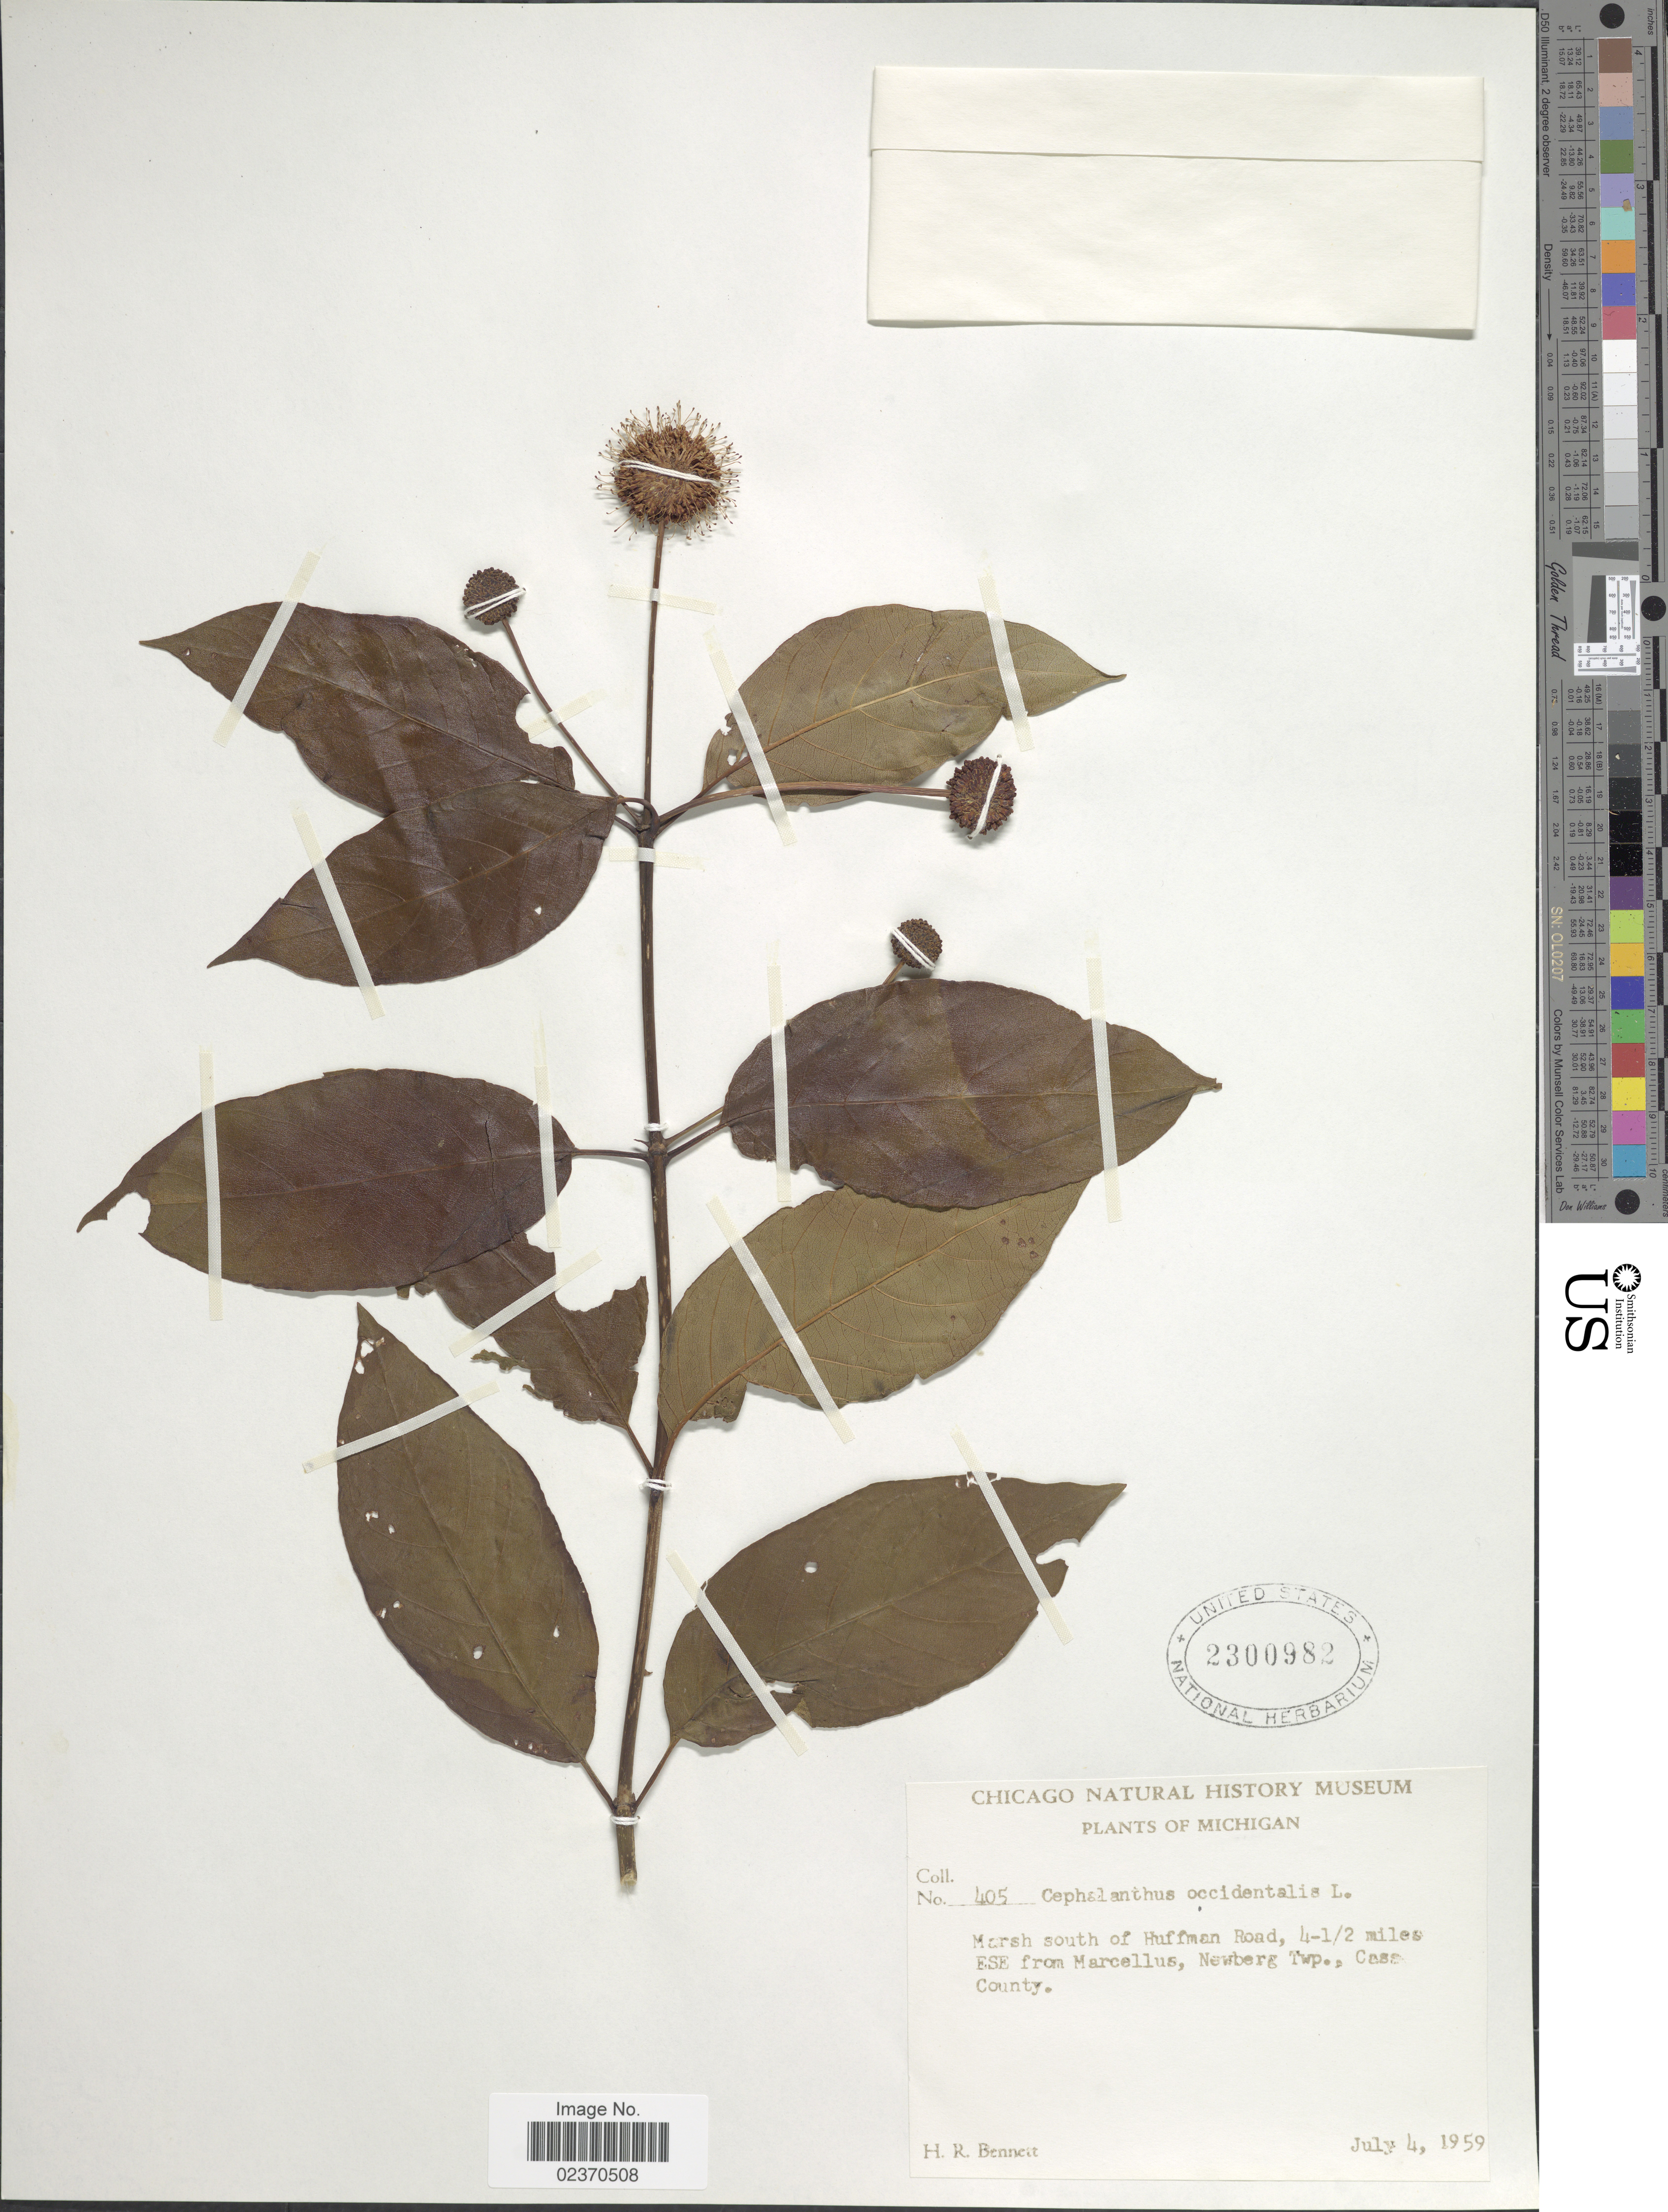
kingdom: Plantae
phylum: Tracheophyta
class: Magnoliopsida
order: Gentianales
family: Rubiaceae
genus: Cephalanthus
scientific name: Cephalanthus occidentalis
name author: L.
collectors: H. R. Bennett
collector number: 405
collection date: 1959-07-04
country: United States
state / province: Michigan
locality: Marsh south of Huffman Road, 4- 1/2 miles ESE from Marcellus, Newberg Twp., Cass County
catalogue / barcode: US 2300982